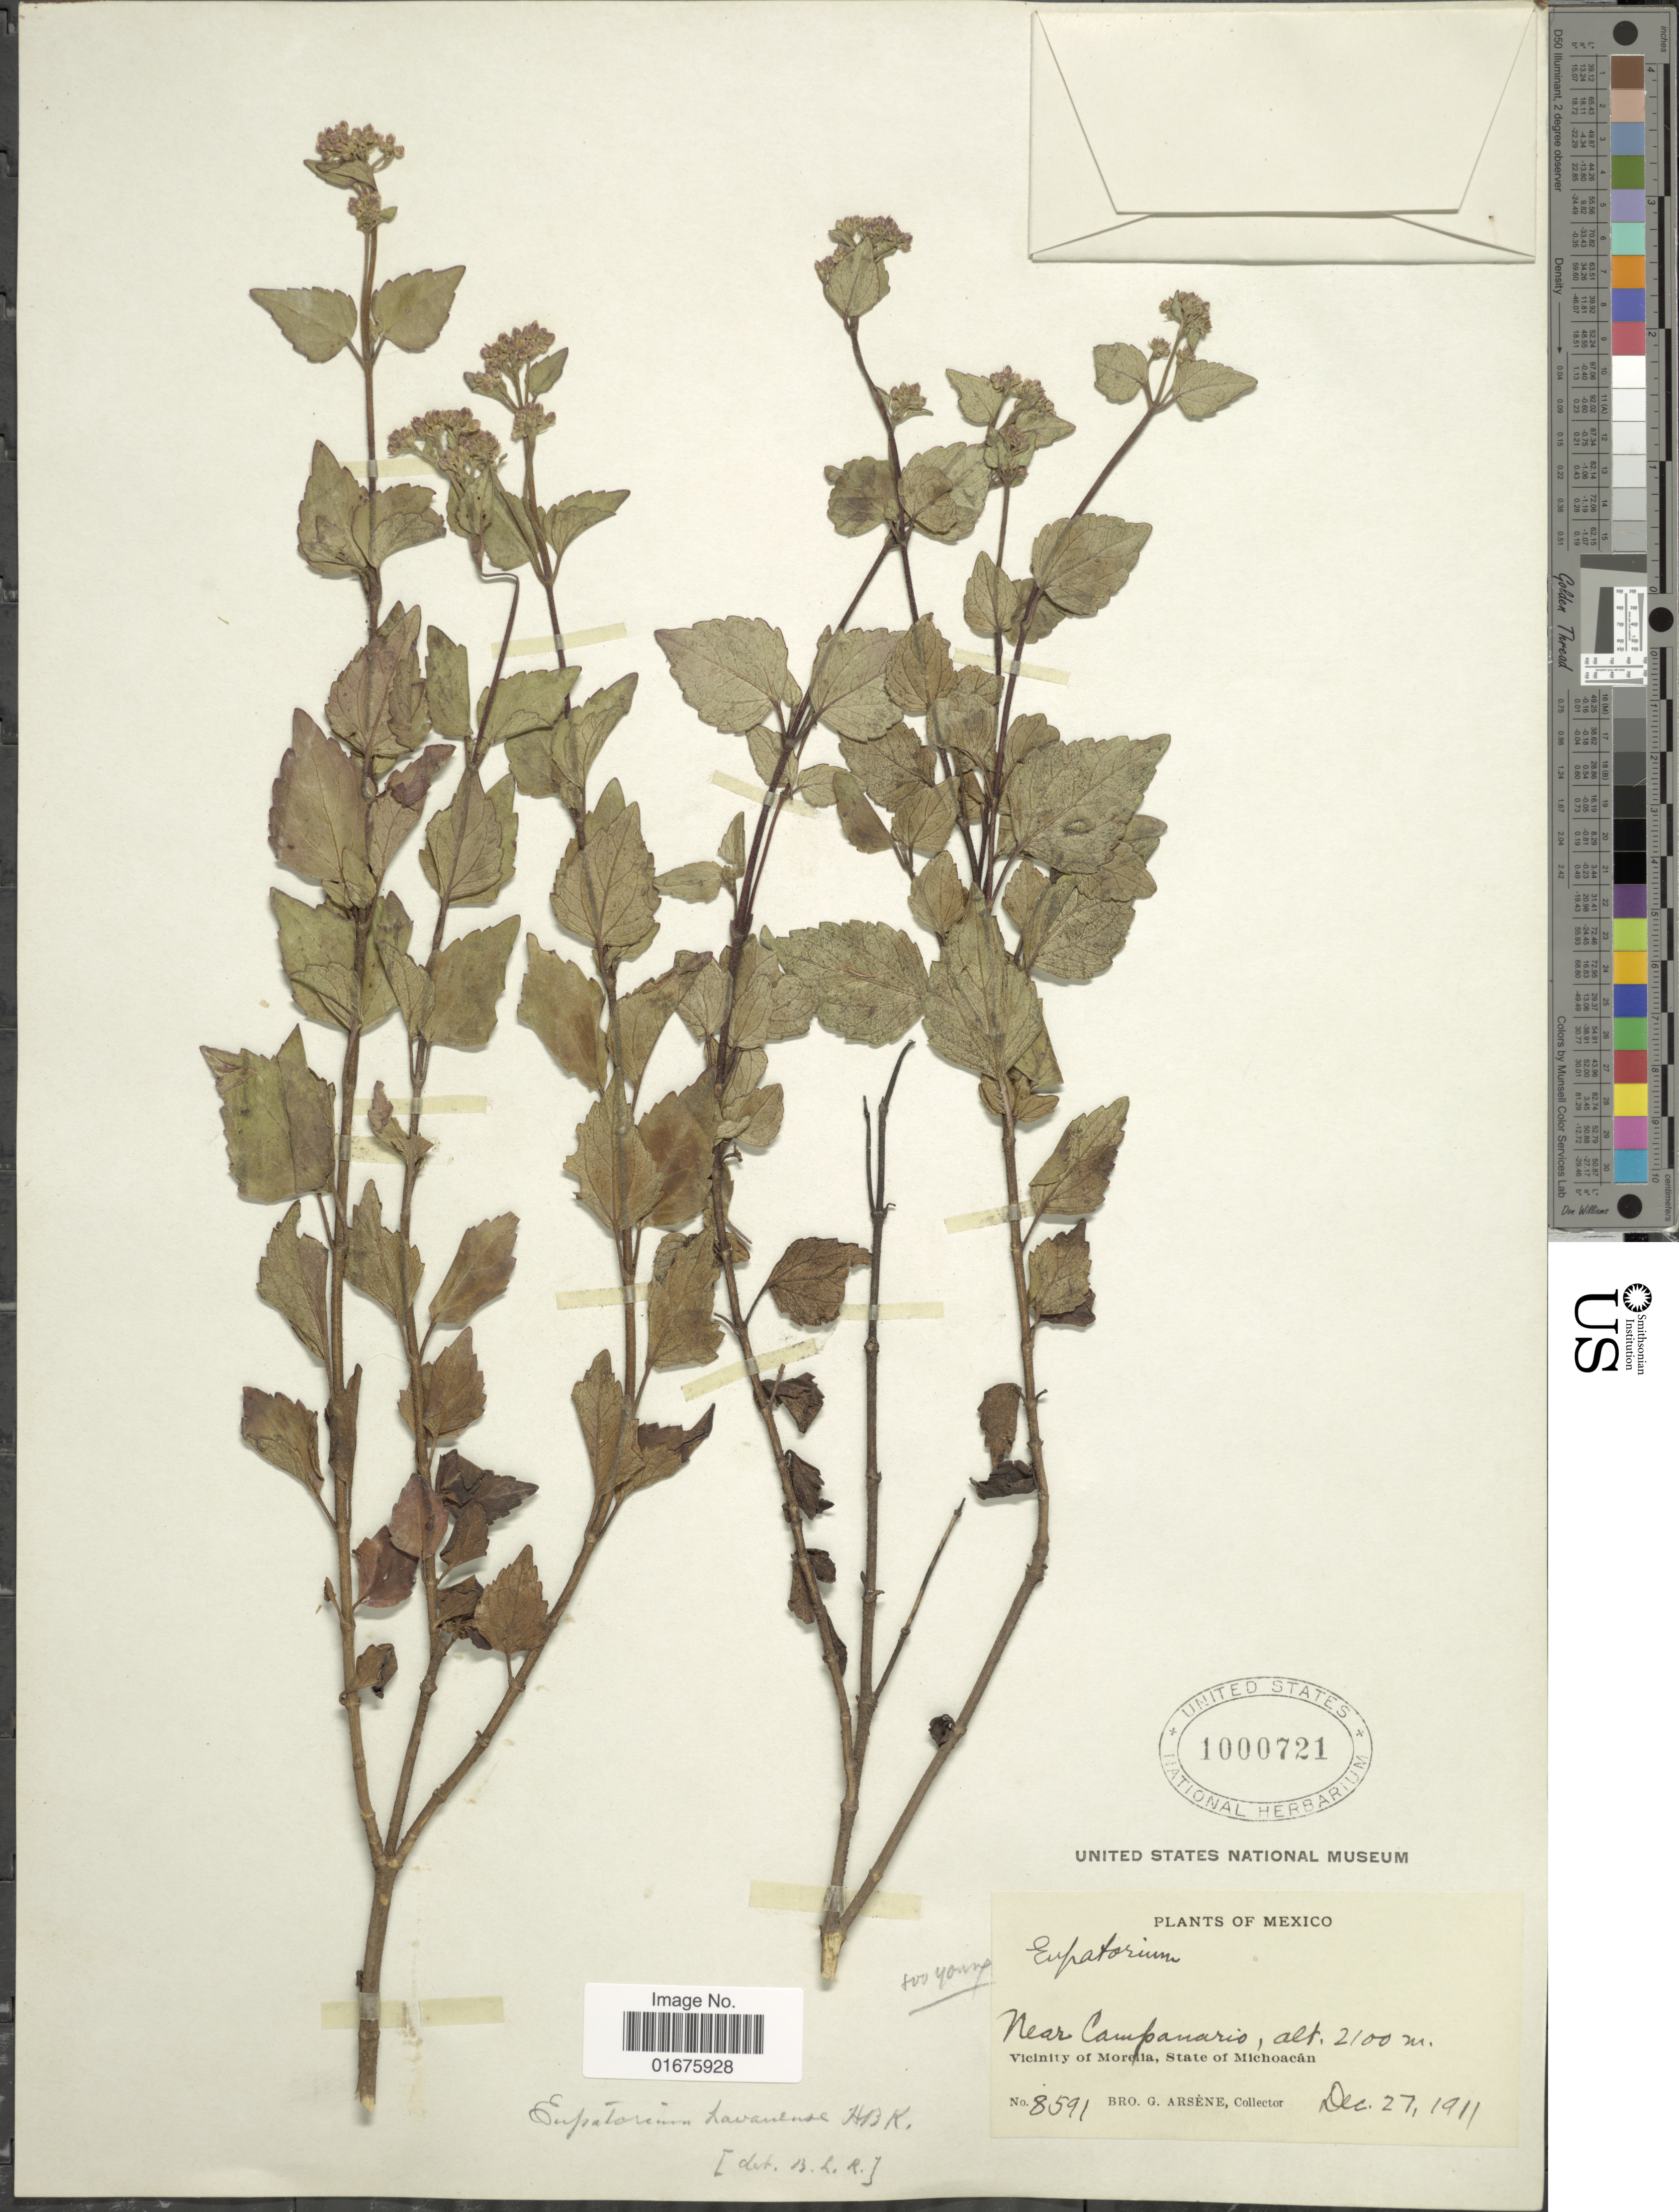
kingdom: Plantae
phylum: Tracheophyta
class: Magnoliopsida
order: Asterales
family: Asteraceae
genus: Ageratina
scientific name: Ageratina havanensis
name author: (Kunth) R.M. King & H. Rob.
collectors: Bro. G. Arsène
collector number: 8591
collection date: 1911-12-27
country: Mexico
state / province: Michoacán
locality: Near Campanario, vicinity of Morelia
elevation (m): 2100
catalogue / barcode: US 1000721